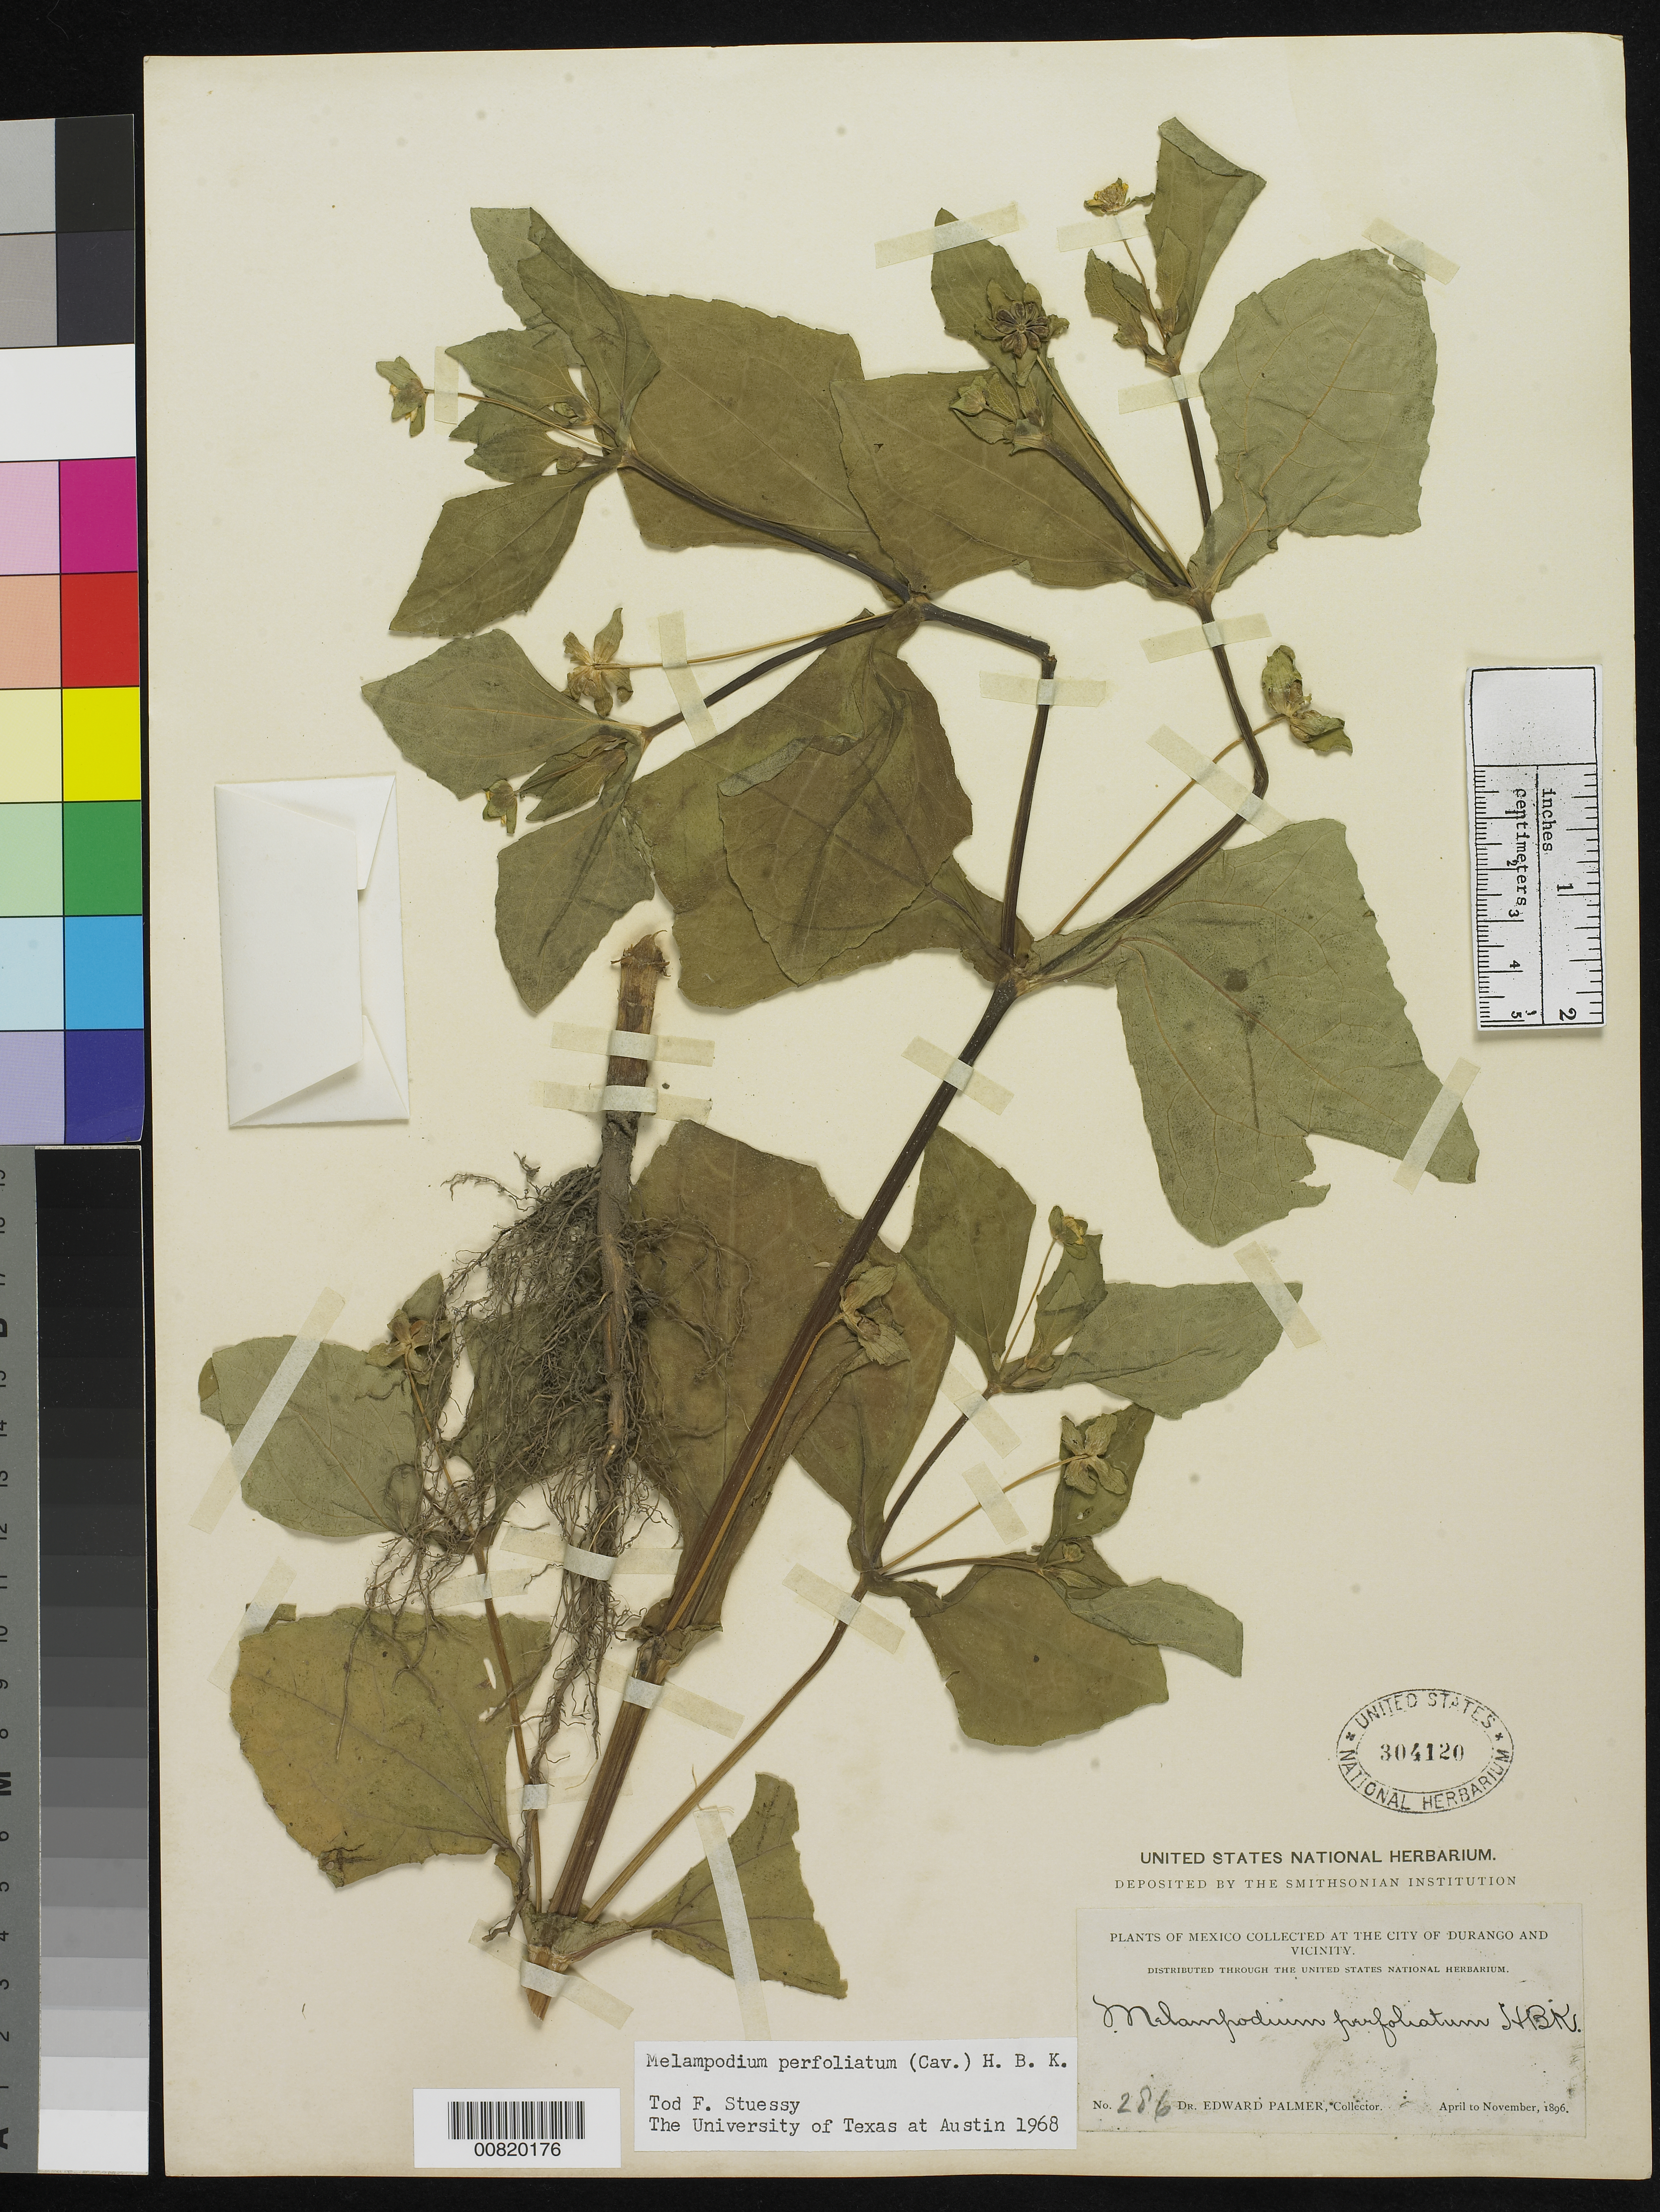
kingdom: Plantae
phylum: Tracheophyta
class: Magnoliopsida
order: Asterales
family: Asteraceae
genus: Melampodium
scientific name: Melampodium perfoliatum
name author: (Cav.) Kunth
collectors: E. Palmer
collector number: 286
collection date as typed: Apr 1896 to -- Nov 1896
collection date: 1896-04/1896-11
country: Mexico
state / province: Durango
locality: City of Durango and vicinity.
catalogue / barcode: US 304120